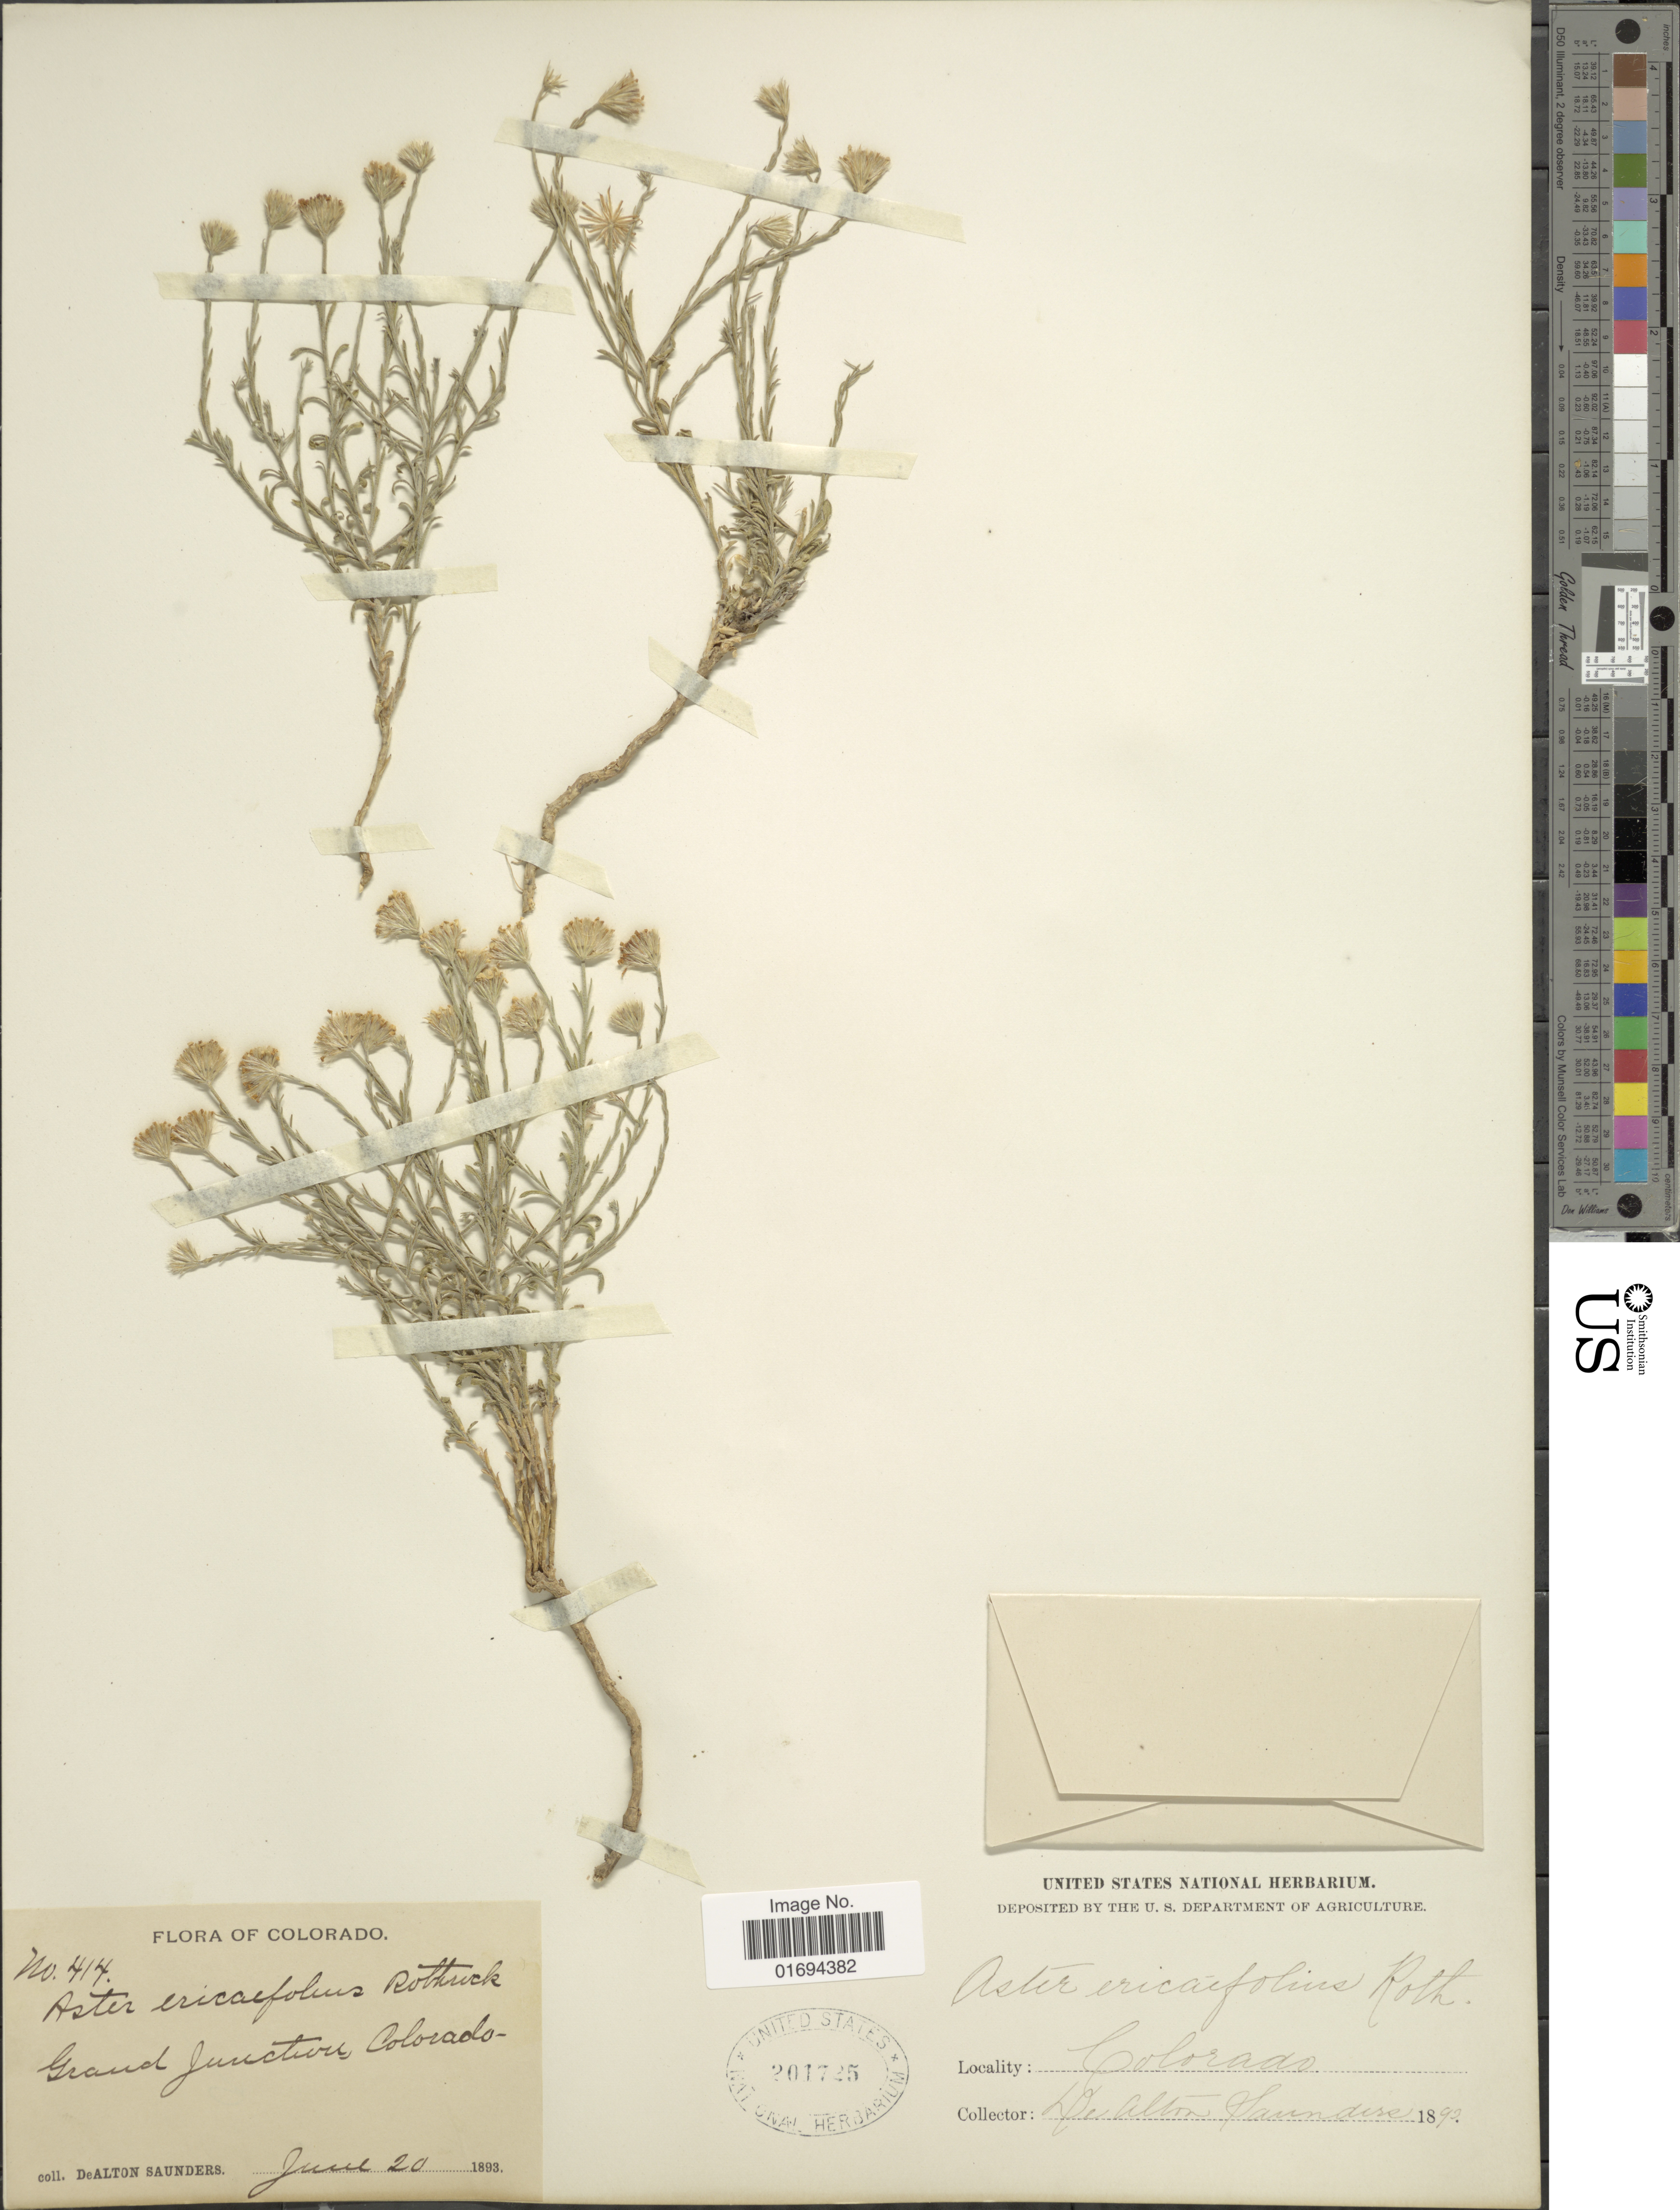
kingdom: Plantae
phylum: Tracheophyta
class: Magnoliopsida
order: Asterales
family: Asteraceae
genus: Chaetopappa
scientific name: Chaetopappa ericoides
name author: (Torr.) G.L. Nesom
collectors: D. A. Saunders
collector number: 414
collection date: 1893-06-20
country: United States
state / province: Colorado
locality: Grand Junction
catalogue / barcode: US 201725